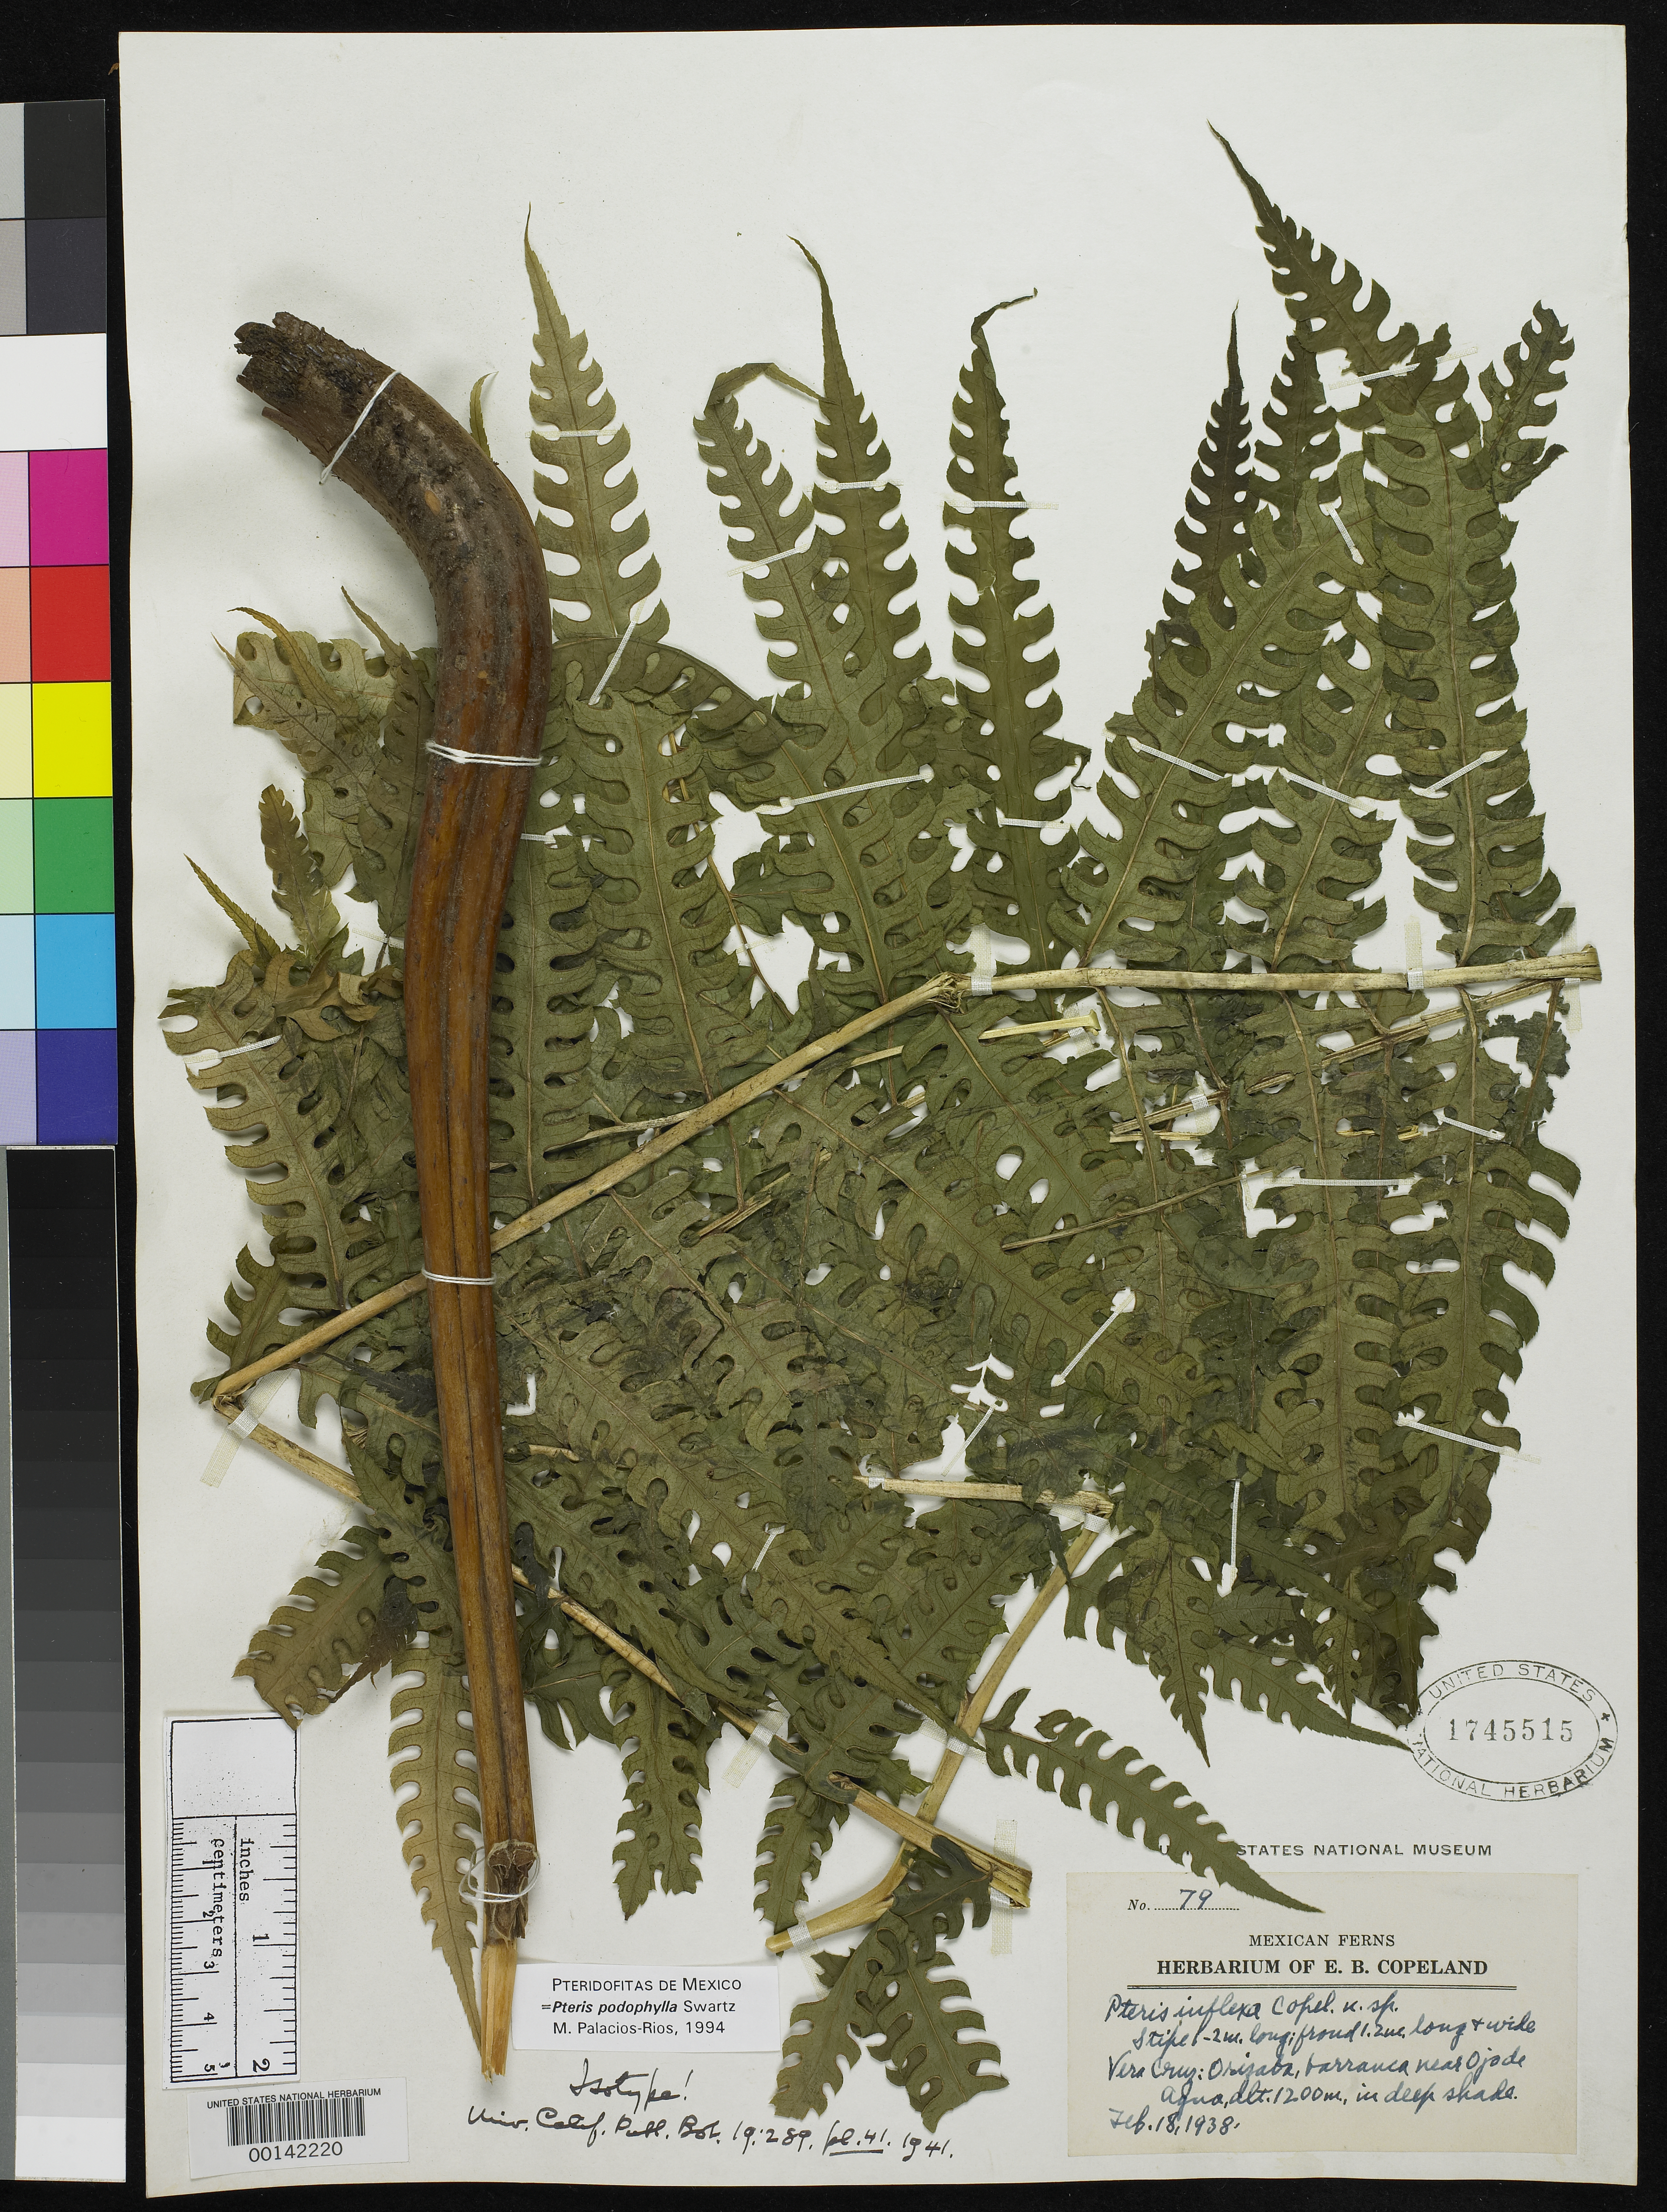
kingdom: Plantae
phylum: Tracheophyta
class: Polypodiopsida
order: Polypodiales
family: Pteridaceae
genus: Pteris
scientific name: Pteris inflexa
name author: Copel.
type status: Isotype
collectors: E. B. Copeland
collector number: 79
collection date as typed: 18 Feb 1938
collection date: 1938-02-18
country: Mexico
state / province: Veracruz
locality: Orizaba, barranca near Ojode Agua.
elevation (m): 1200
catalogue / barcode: US 1745515